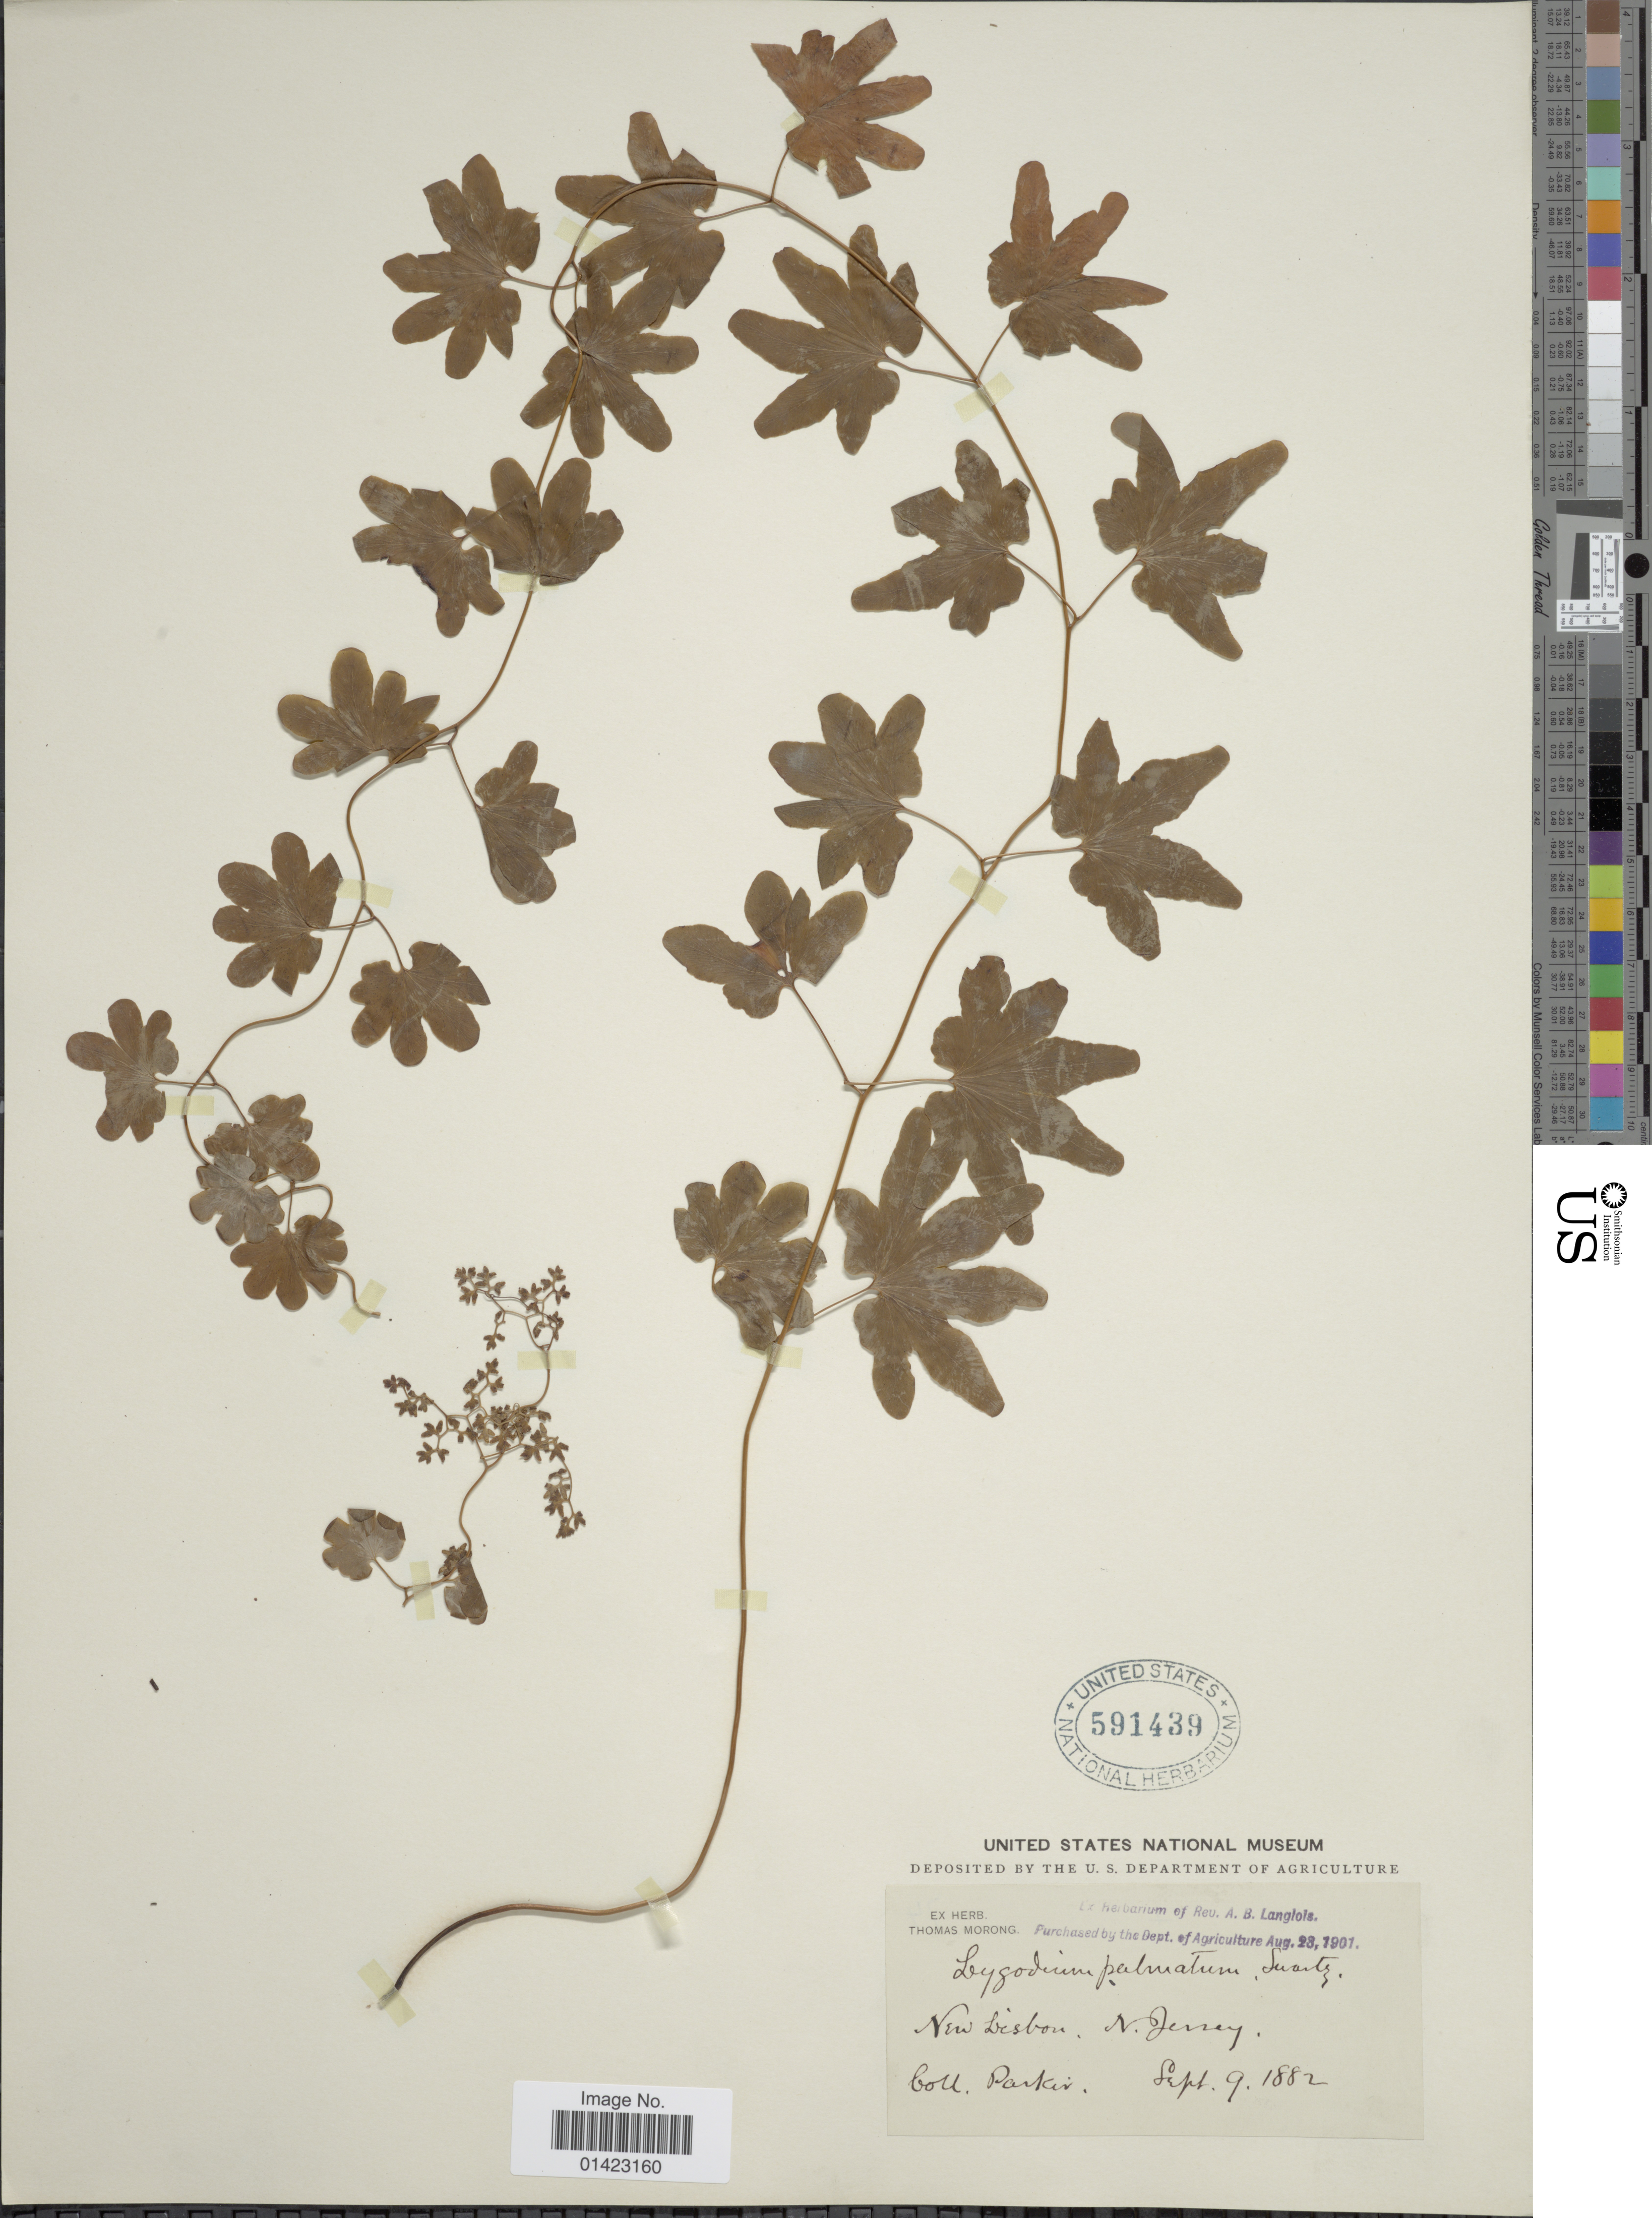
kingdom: Plantae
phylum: Tracheophyta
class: Polypodiopsida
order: Schizaeales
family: Lygodiaceae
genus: Lygodium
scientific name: Lygodium palmatum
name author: (Bernh.) Sw.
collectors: Parkiv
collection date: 1882-09-09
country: United States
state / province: New Jersey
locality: New Lisbon, N. Jersey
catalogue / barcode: US 591439